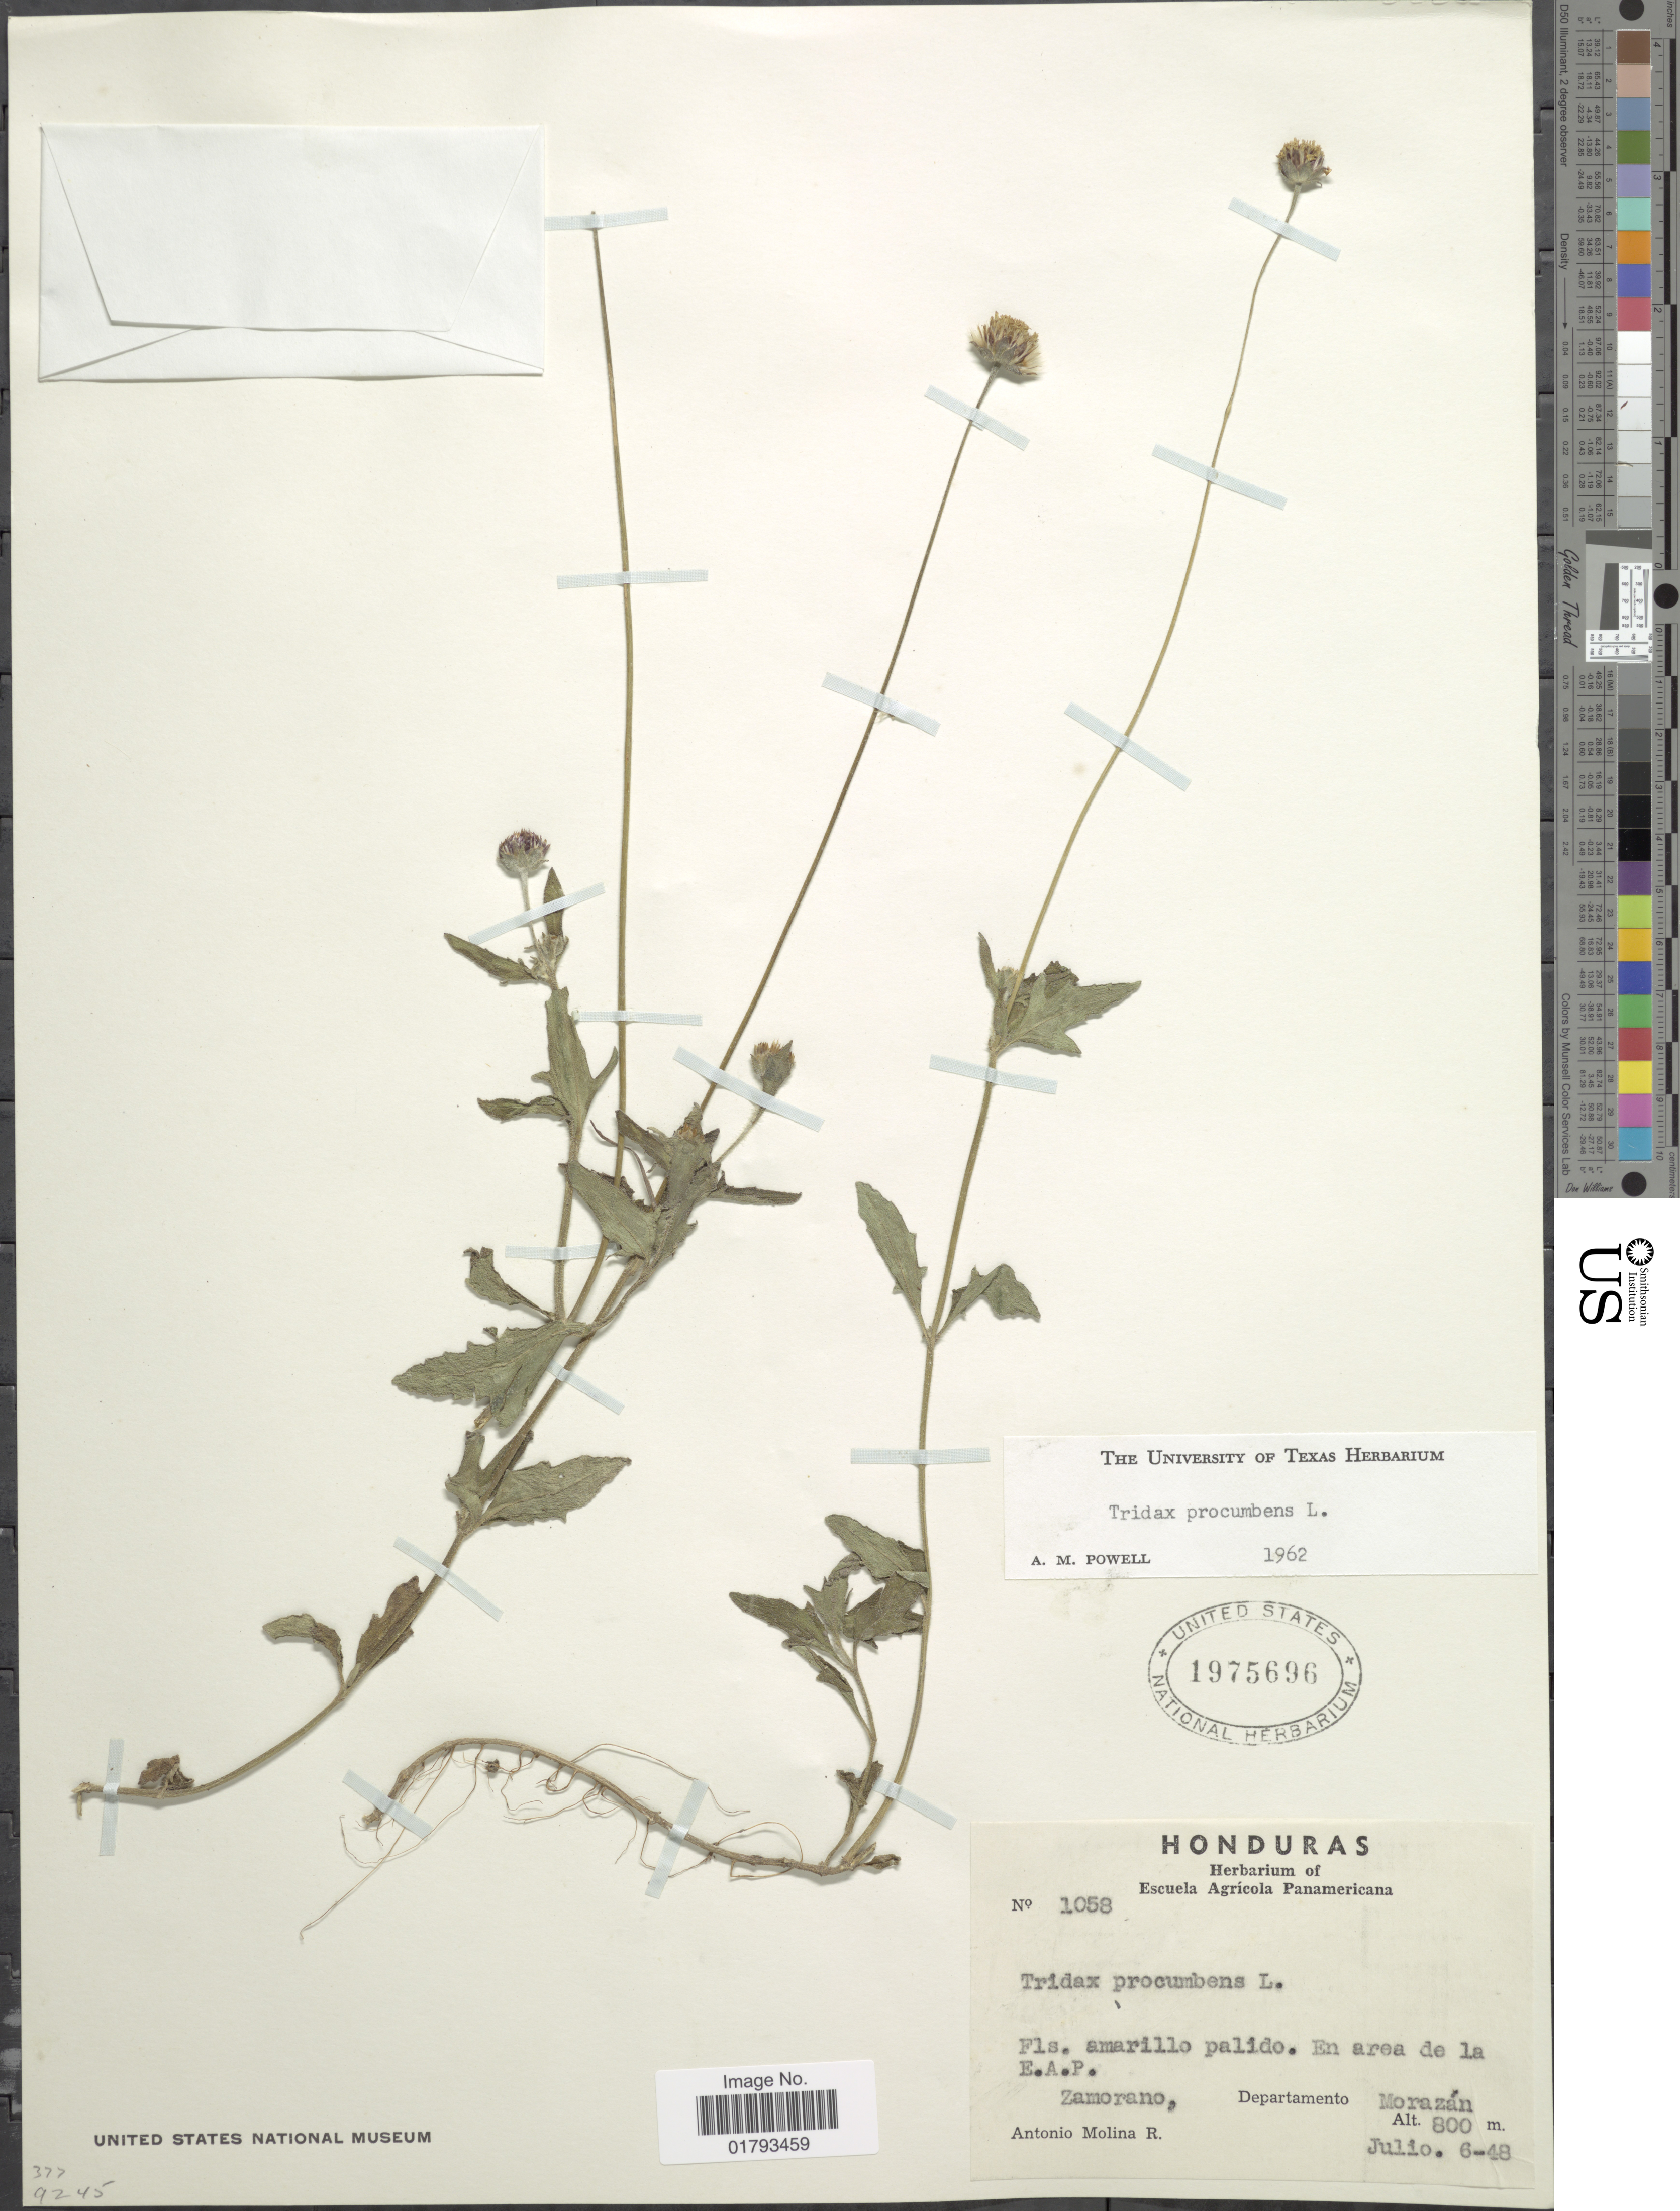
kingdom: Plantae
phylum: Tracheophyta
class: Magnoliopsida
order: Asterales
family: Asteraceae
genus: Tridax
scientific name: Tridax procumbens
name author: L.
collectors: A. Molina R.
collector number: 1058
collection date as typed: Transcribed d/m/y: 6/7/48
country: Honduras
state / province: Fco. Morazán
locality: En area de la E.A.P. Zamorano, Departamento Morazan.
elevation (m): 800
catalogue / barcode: US 1975696